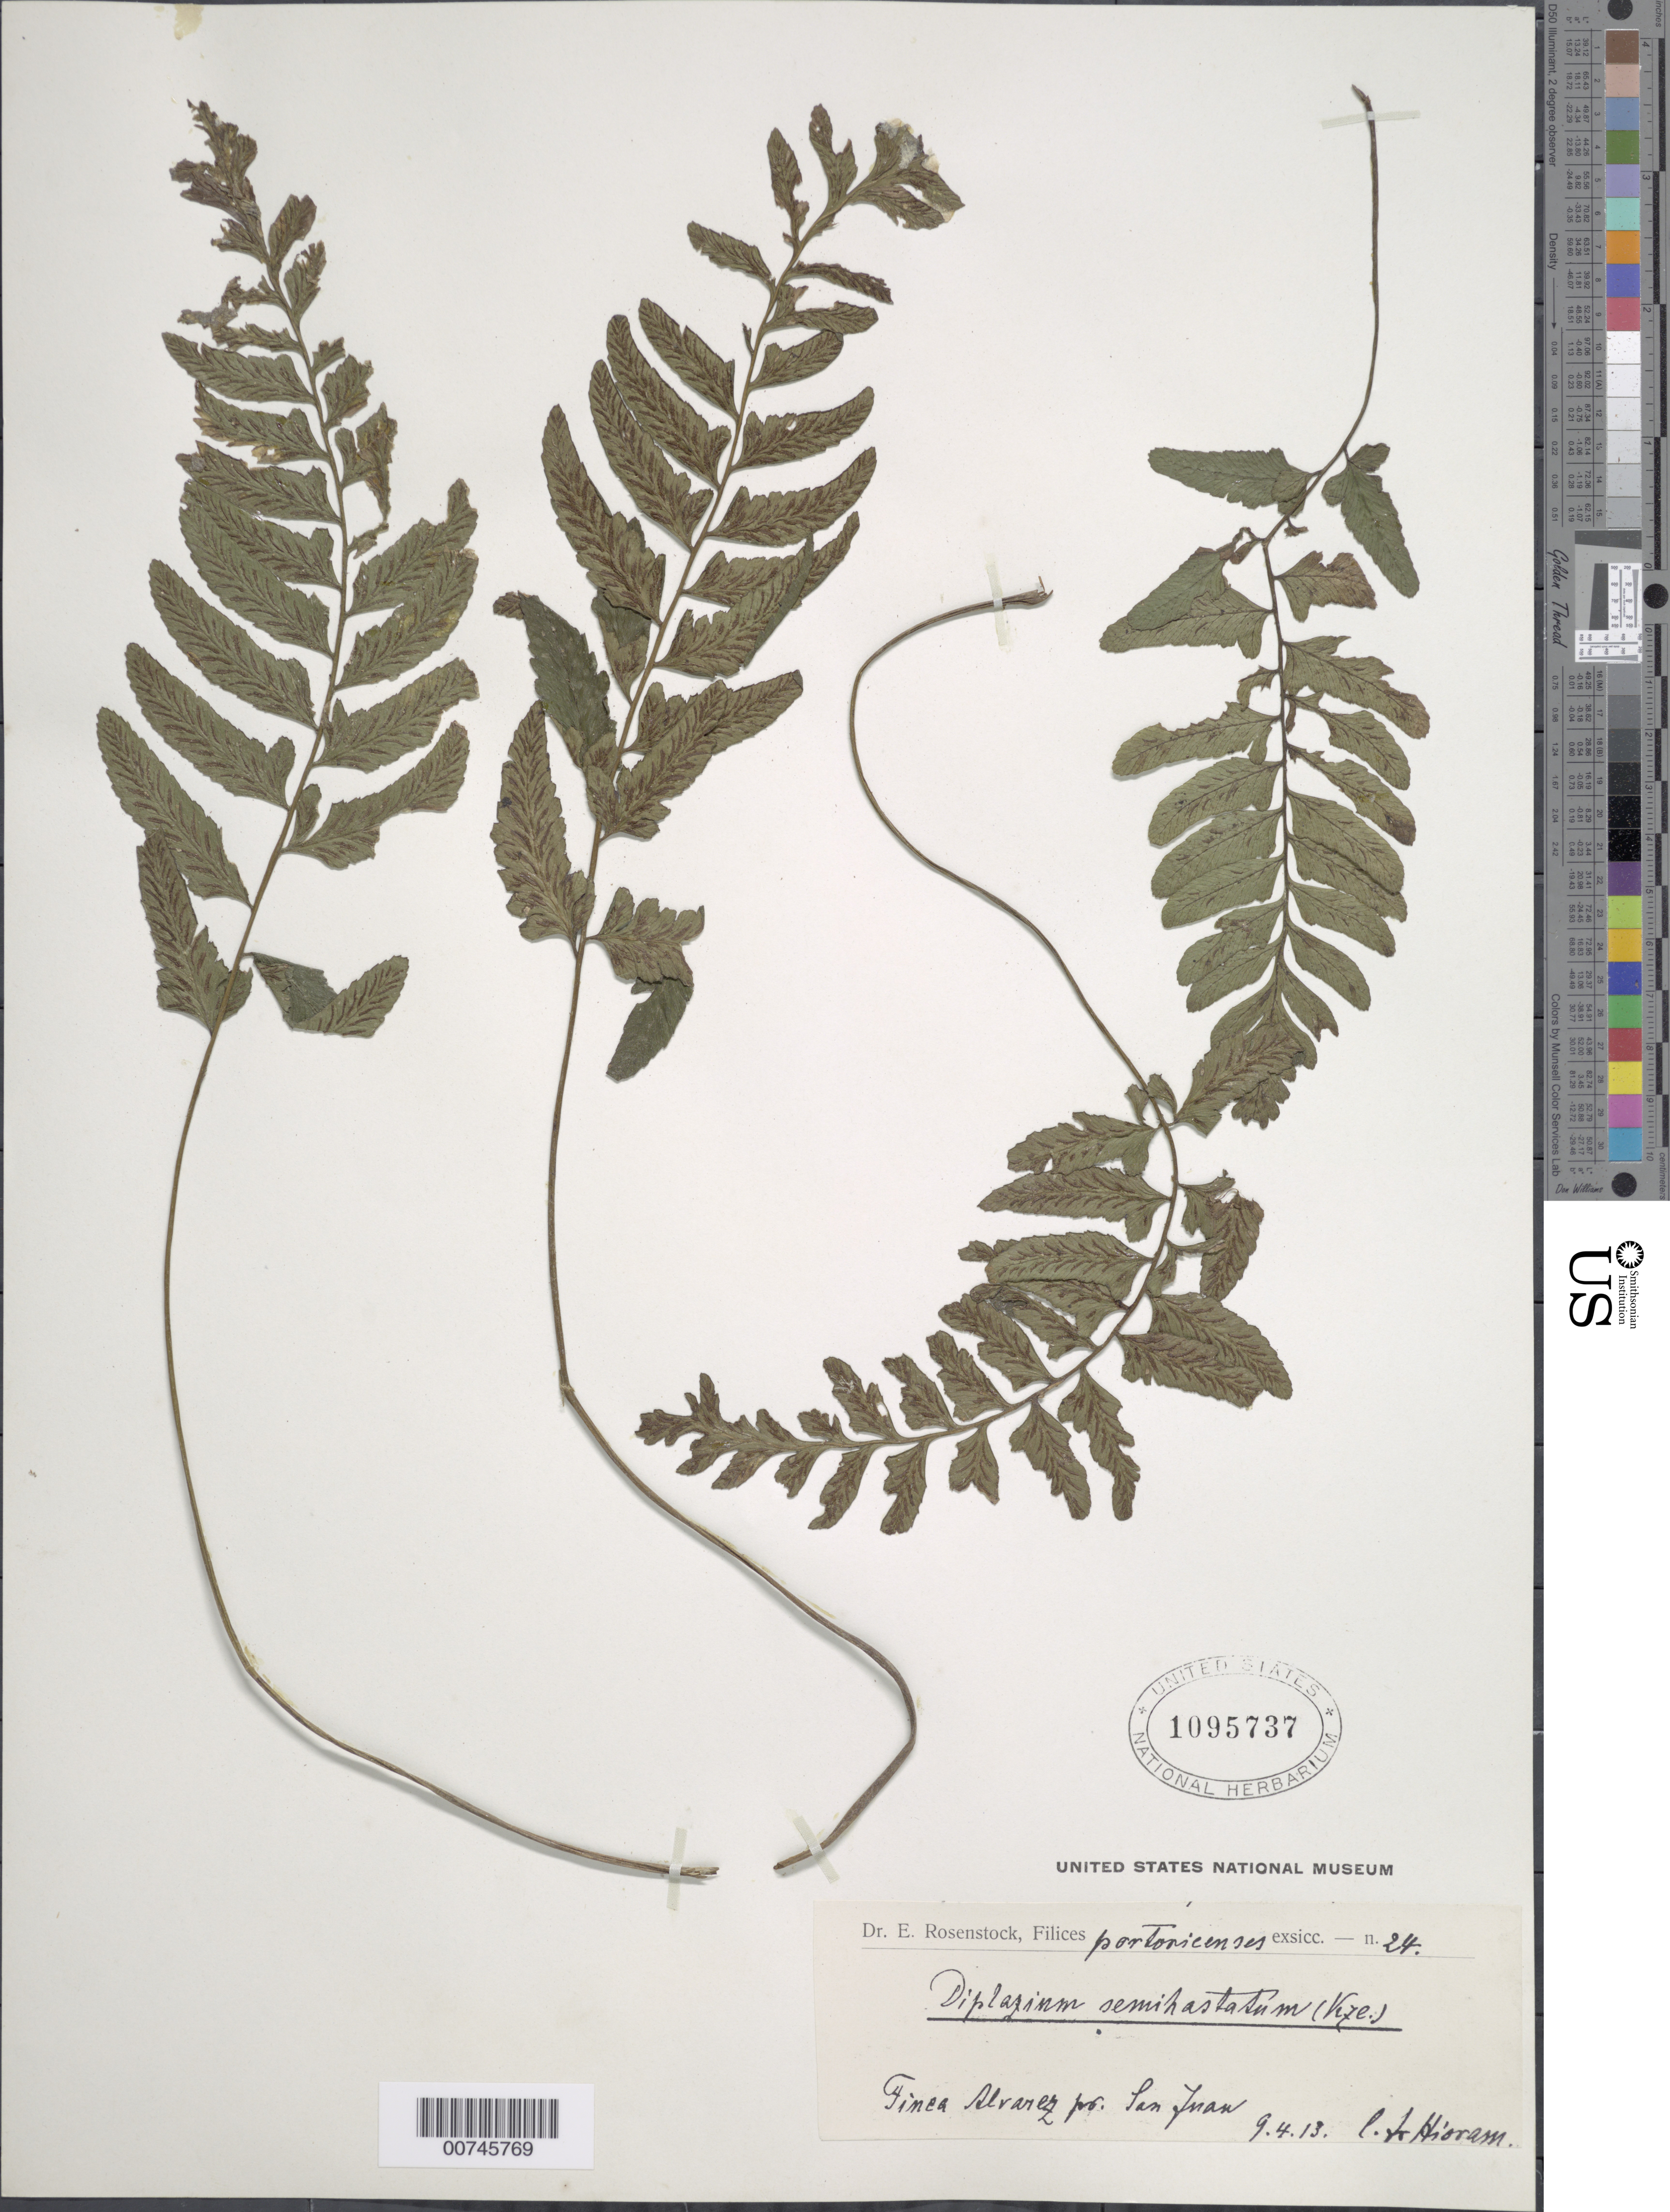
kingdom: Plantae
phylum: Tracheophyta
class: Polypodiopsida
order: Polypodiales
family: Athyriaceae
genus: Diplazium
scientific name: Diplazium unilobum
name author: (Poir.) Hieron.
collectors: Bro. Hioram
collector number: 24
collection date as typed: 04 Sep 1913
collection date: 1913-09-04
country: Puerto Rico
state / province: San Juan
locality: Finca Alvarez, pr. San Juan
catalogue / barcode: US 1095737